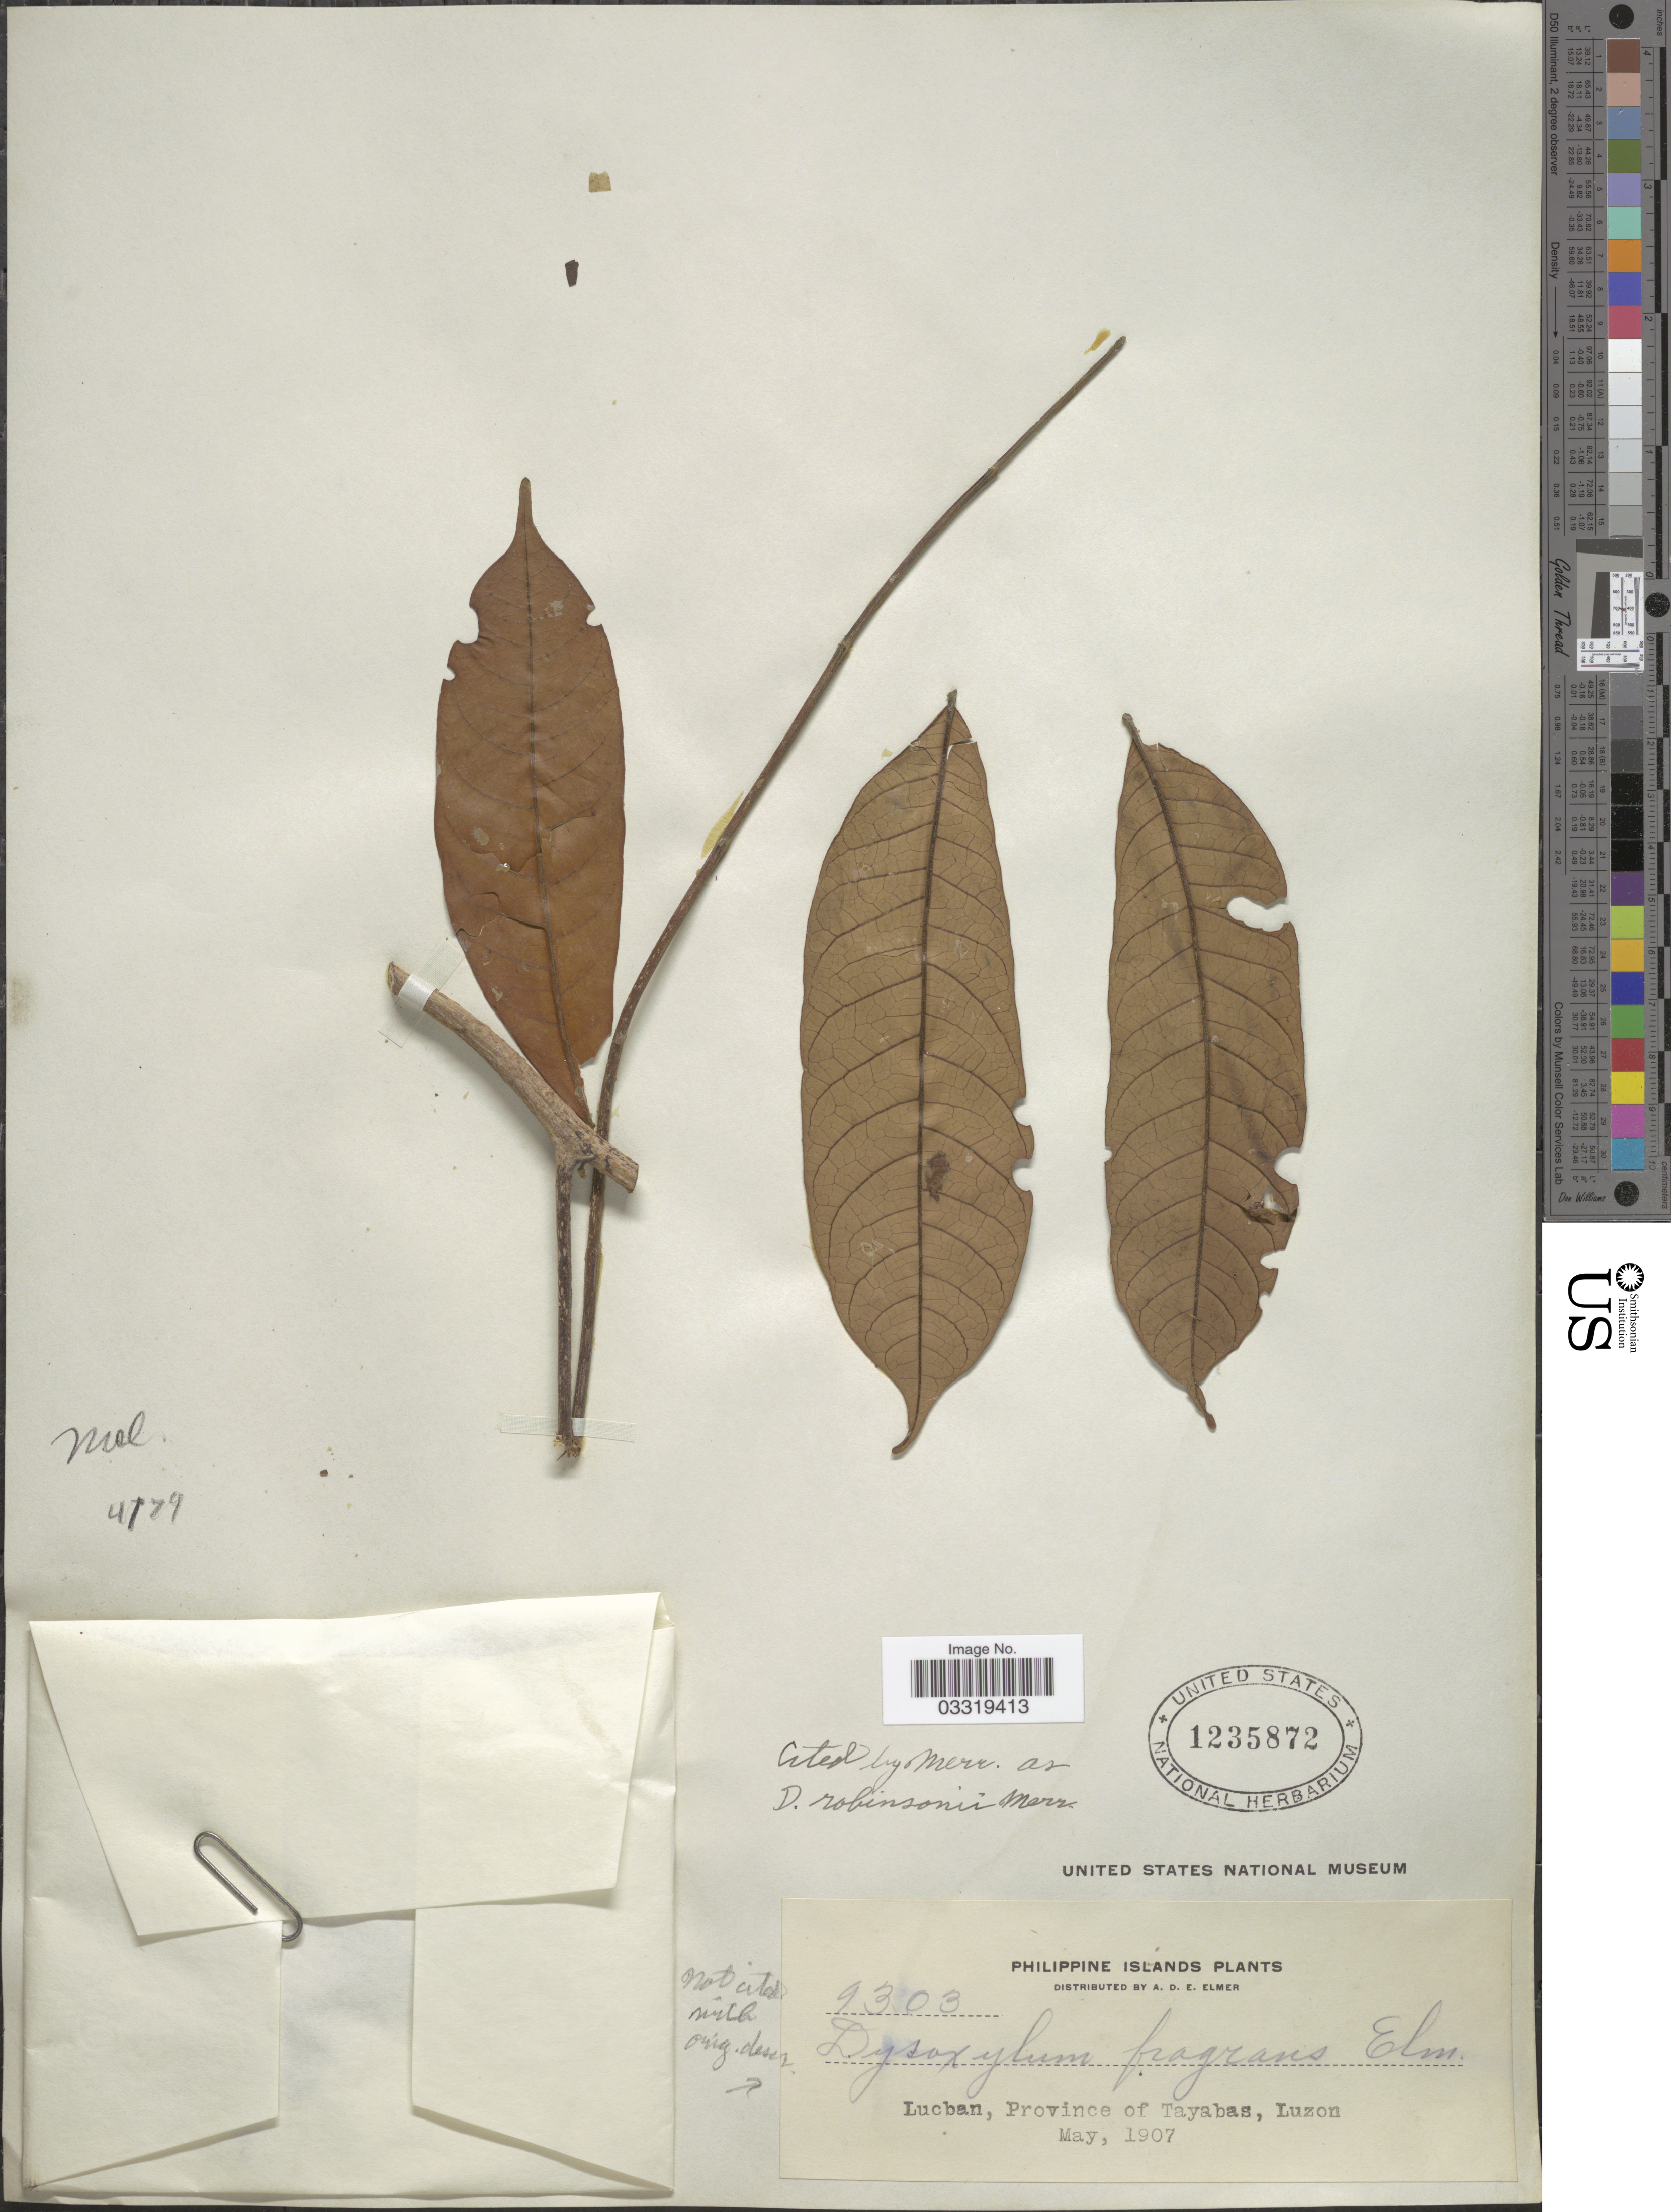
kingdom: Plantae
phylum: Tracheophyta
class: Magnoliopsida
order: Sapindales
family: Meliaceae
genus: Epicharis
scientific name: Epicharis parasitica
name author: (Osbeck) Mabb.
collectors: A. D. E. Elmer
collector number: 9303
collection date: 1907-05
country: Philippines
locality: Lucban, Province of Tayabas, Luzon.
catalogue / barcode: US 1235872